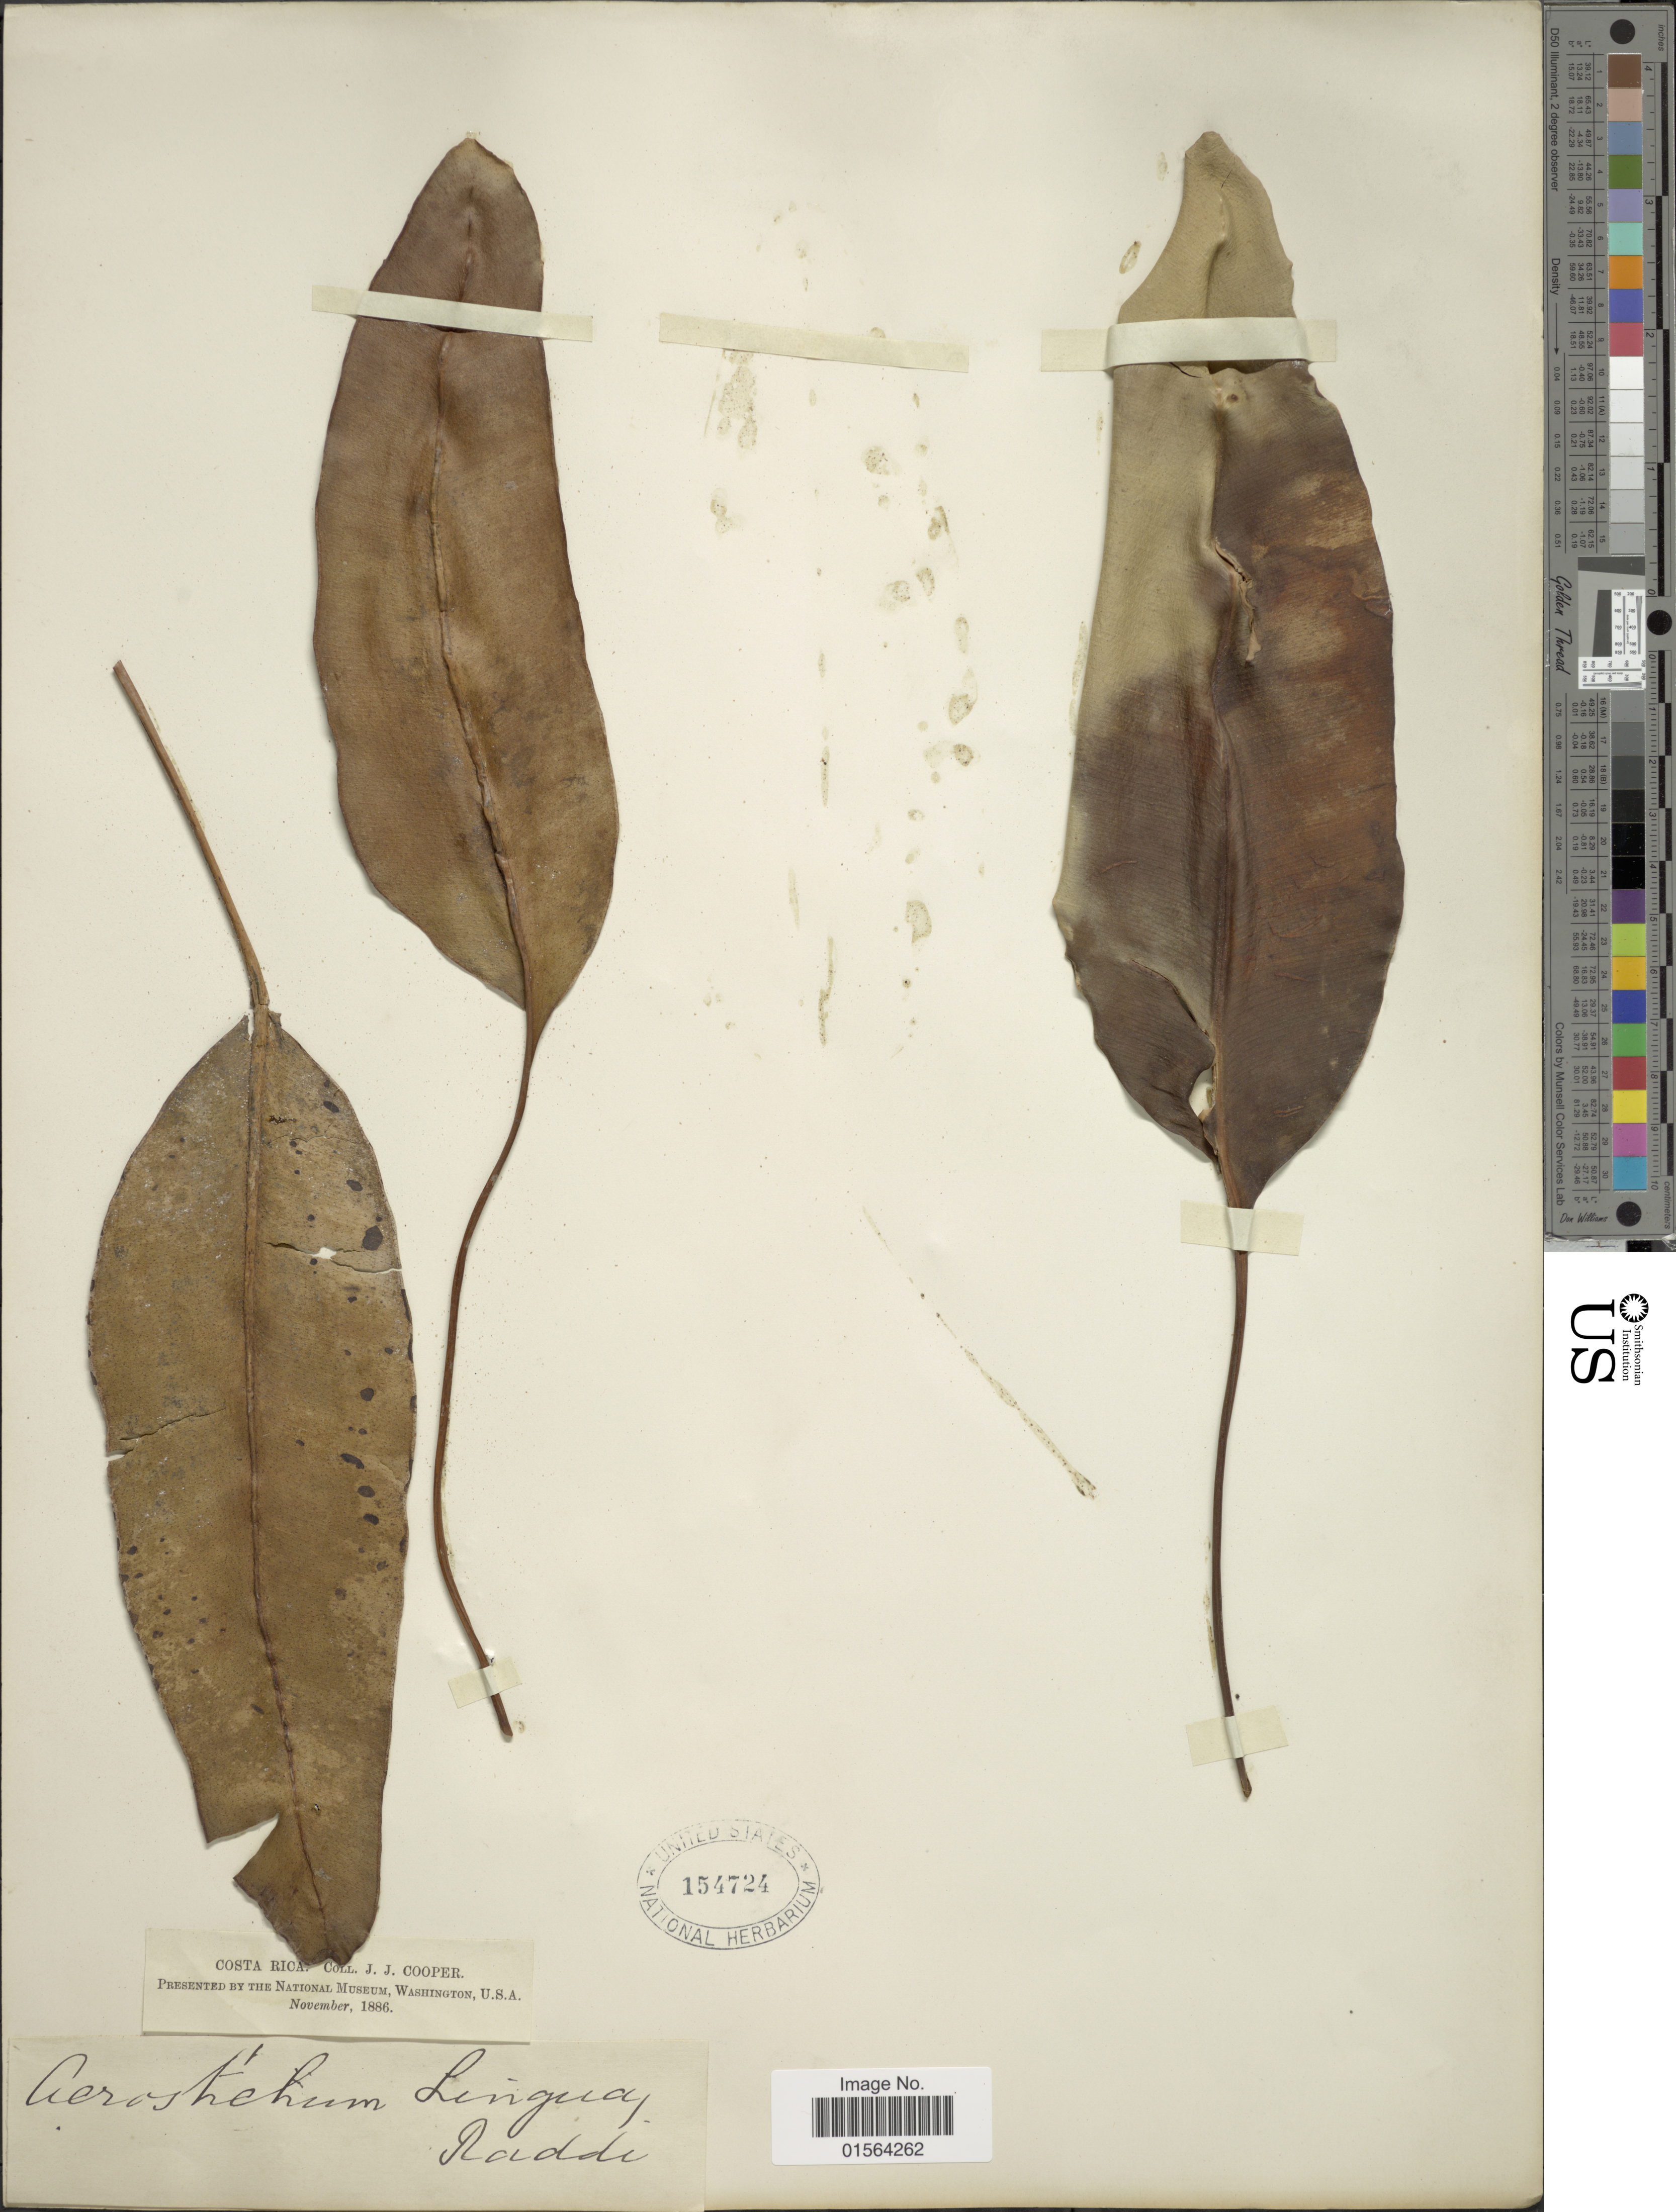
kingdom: Plantae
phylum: Tracheophyta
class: Polypodiopsida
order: Polypodiales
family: Dryopteridaceae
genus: Elaphoglossum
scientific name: Elaphoglossum lingua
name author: (C. Presl) Brack.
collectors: J. J. Cooper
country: Costa Rica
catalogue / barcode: US 154724